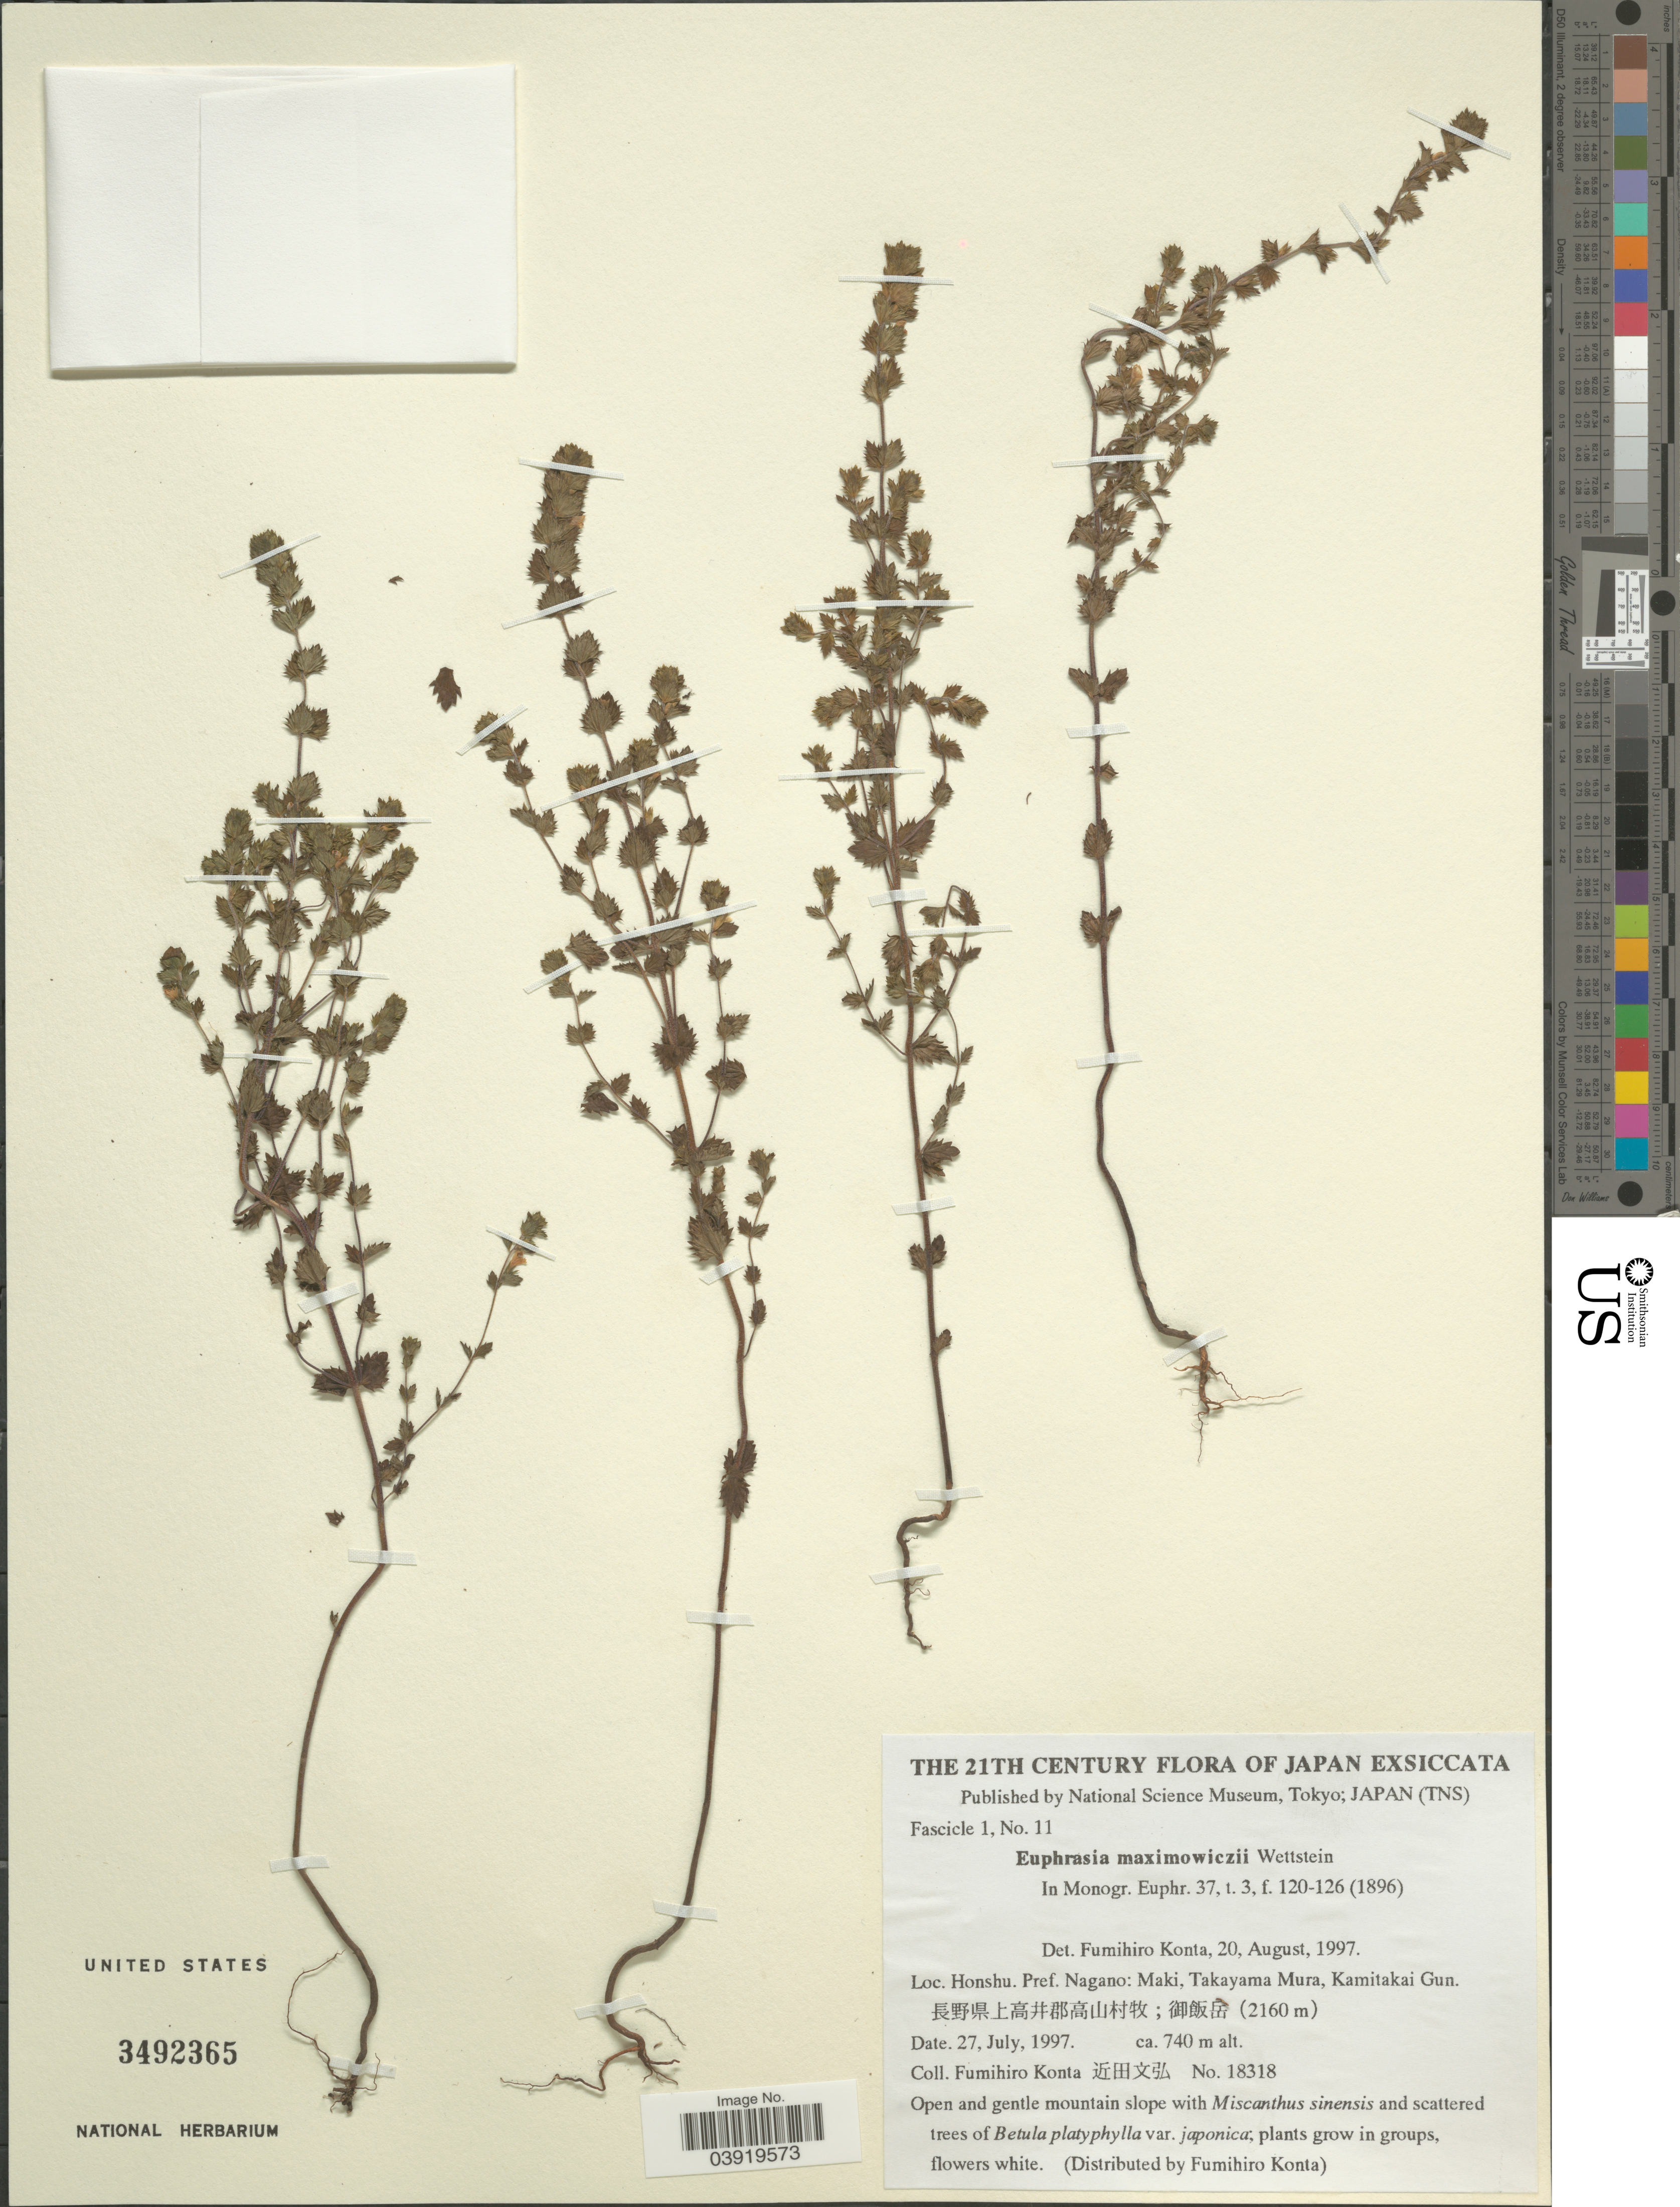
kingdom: Plantae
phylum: Tracheophyta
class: Magnoliopsida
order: Lamiales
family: Orobanchaceae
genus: Euphrasia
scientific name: Euphrasia maximowiczii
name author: Wettst. ex Palib.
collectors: F. Konta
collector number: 18318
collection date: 1997-07-27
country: Japan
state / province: Nagano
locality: Honshu. Pref. Nagano: Maki, Takayama Mura, Kamitakai Gun. X.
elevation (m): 740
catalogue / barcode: US 3492365